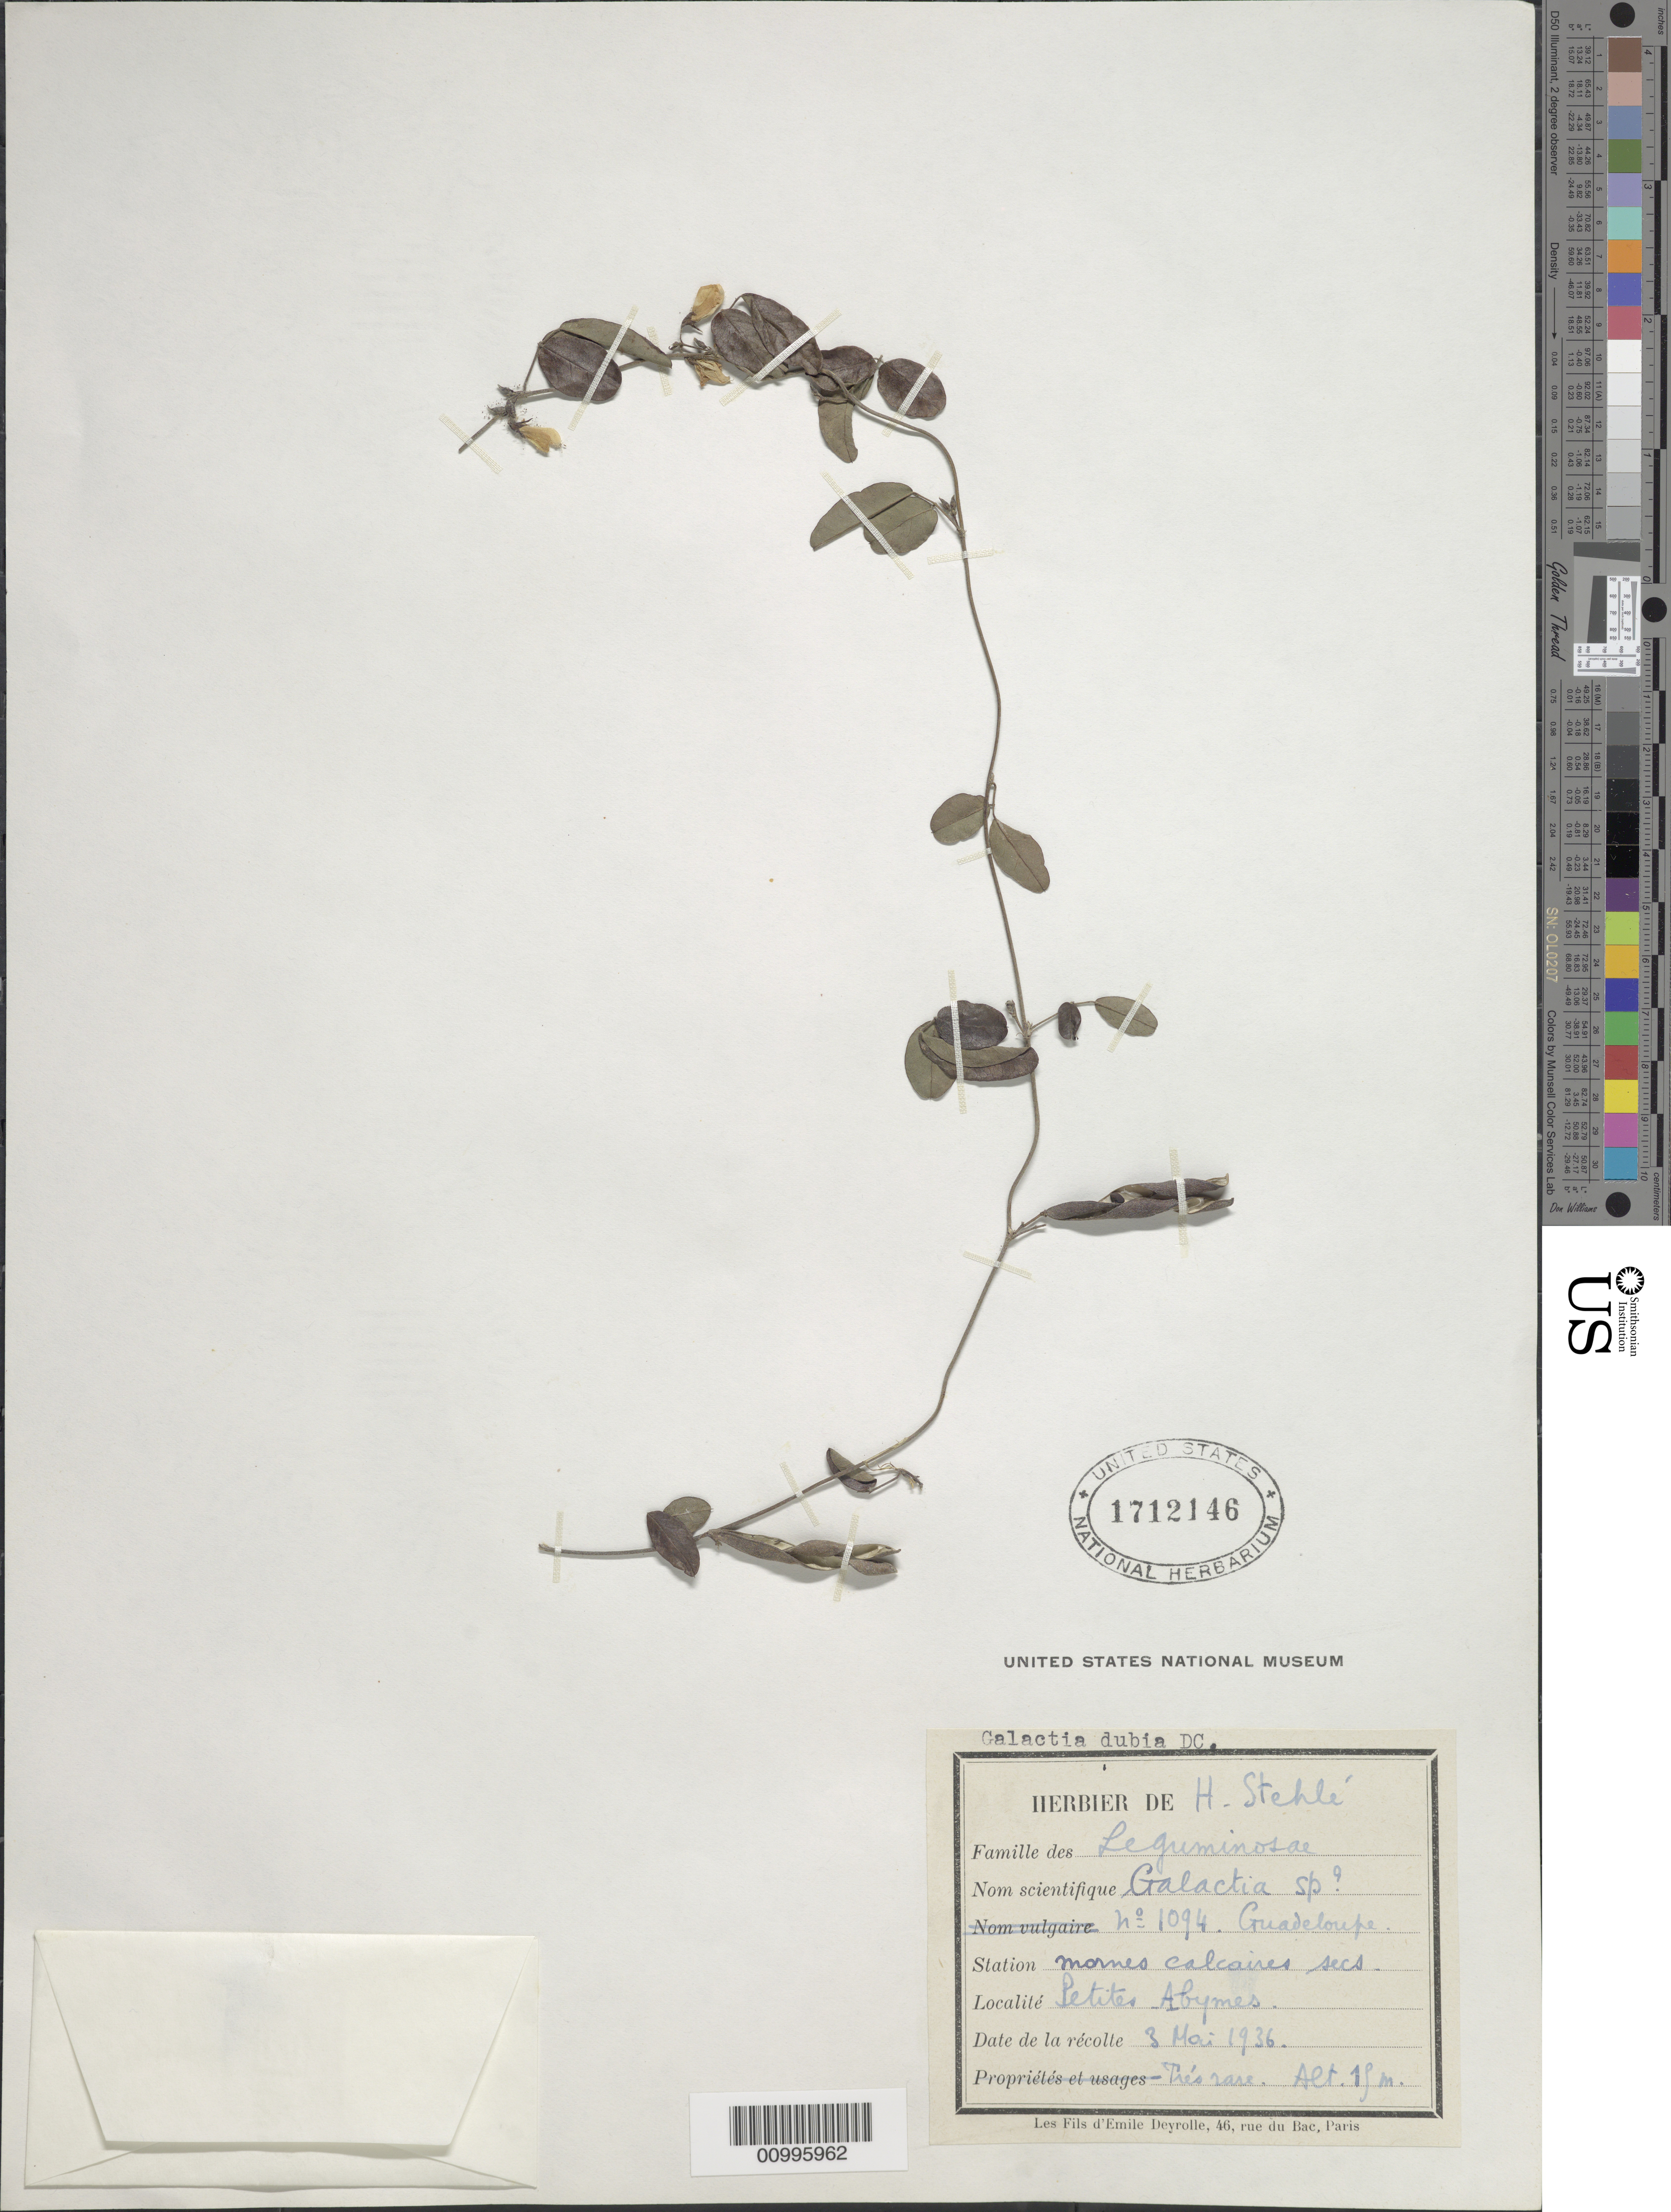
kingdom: Plantae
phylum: Tracheophyta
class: Magnoliopsida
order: Fabales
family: Fabaceae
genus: Galactia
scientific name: Galactia dubia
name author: DC.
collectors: H. Stehlé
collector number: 1094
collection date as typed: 03 Mar 1936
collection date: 1936-03-03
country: Guadeloupe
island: Basse Terre [Guadeloupe]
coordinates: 0 N, 0 E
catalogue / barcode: US 1712146